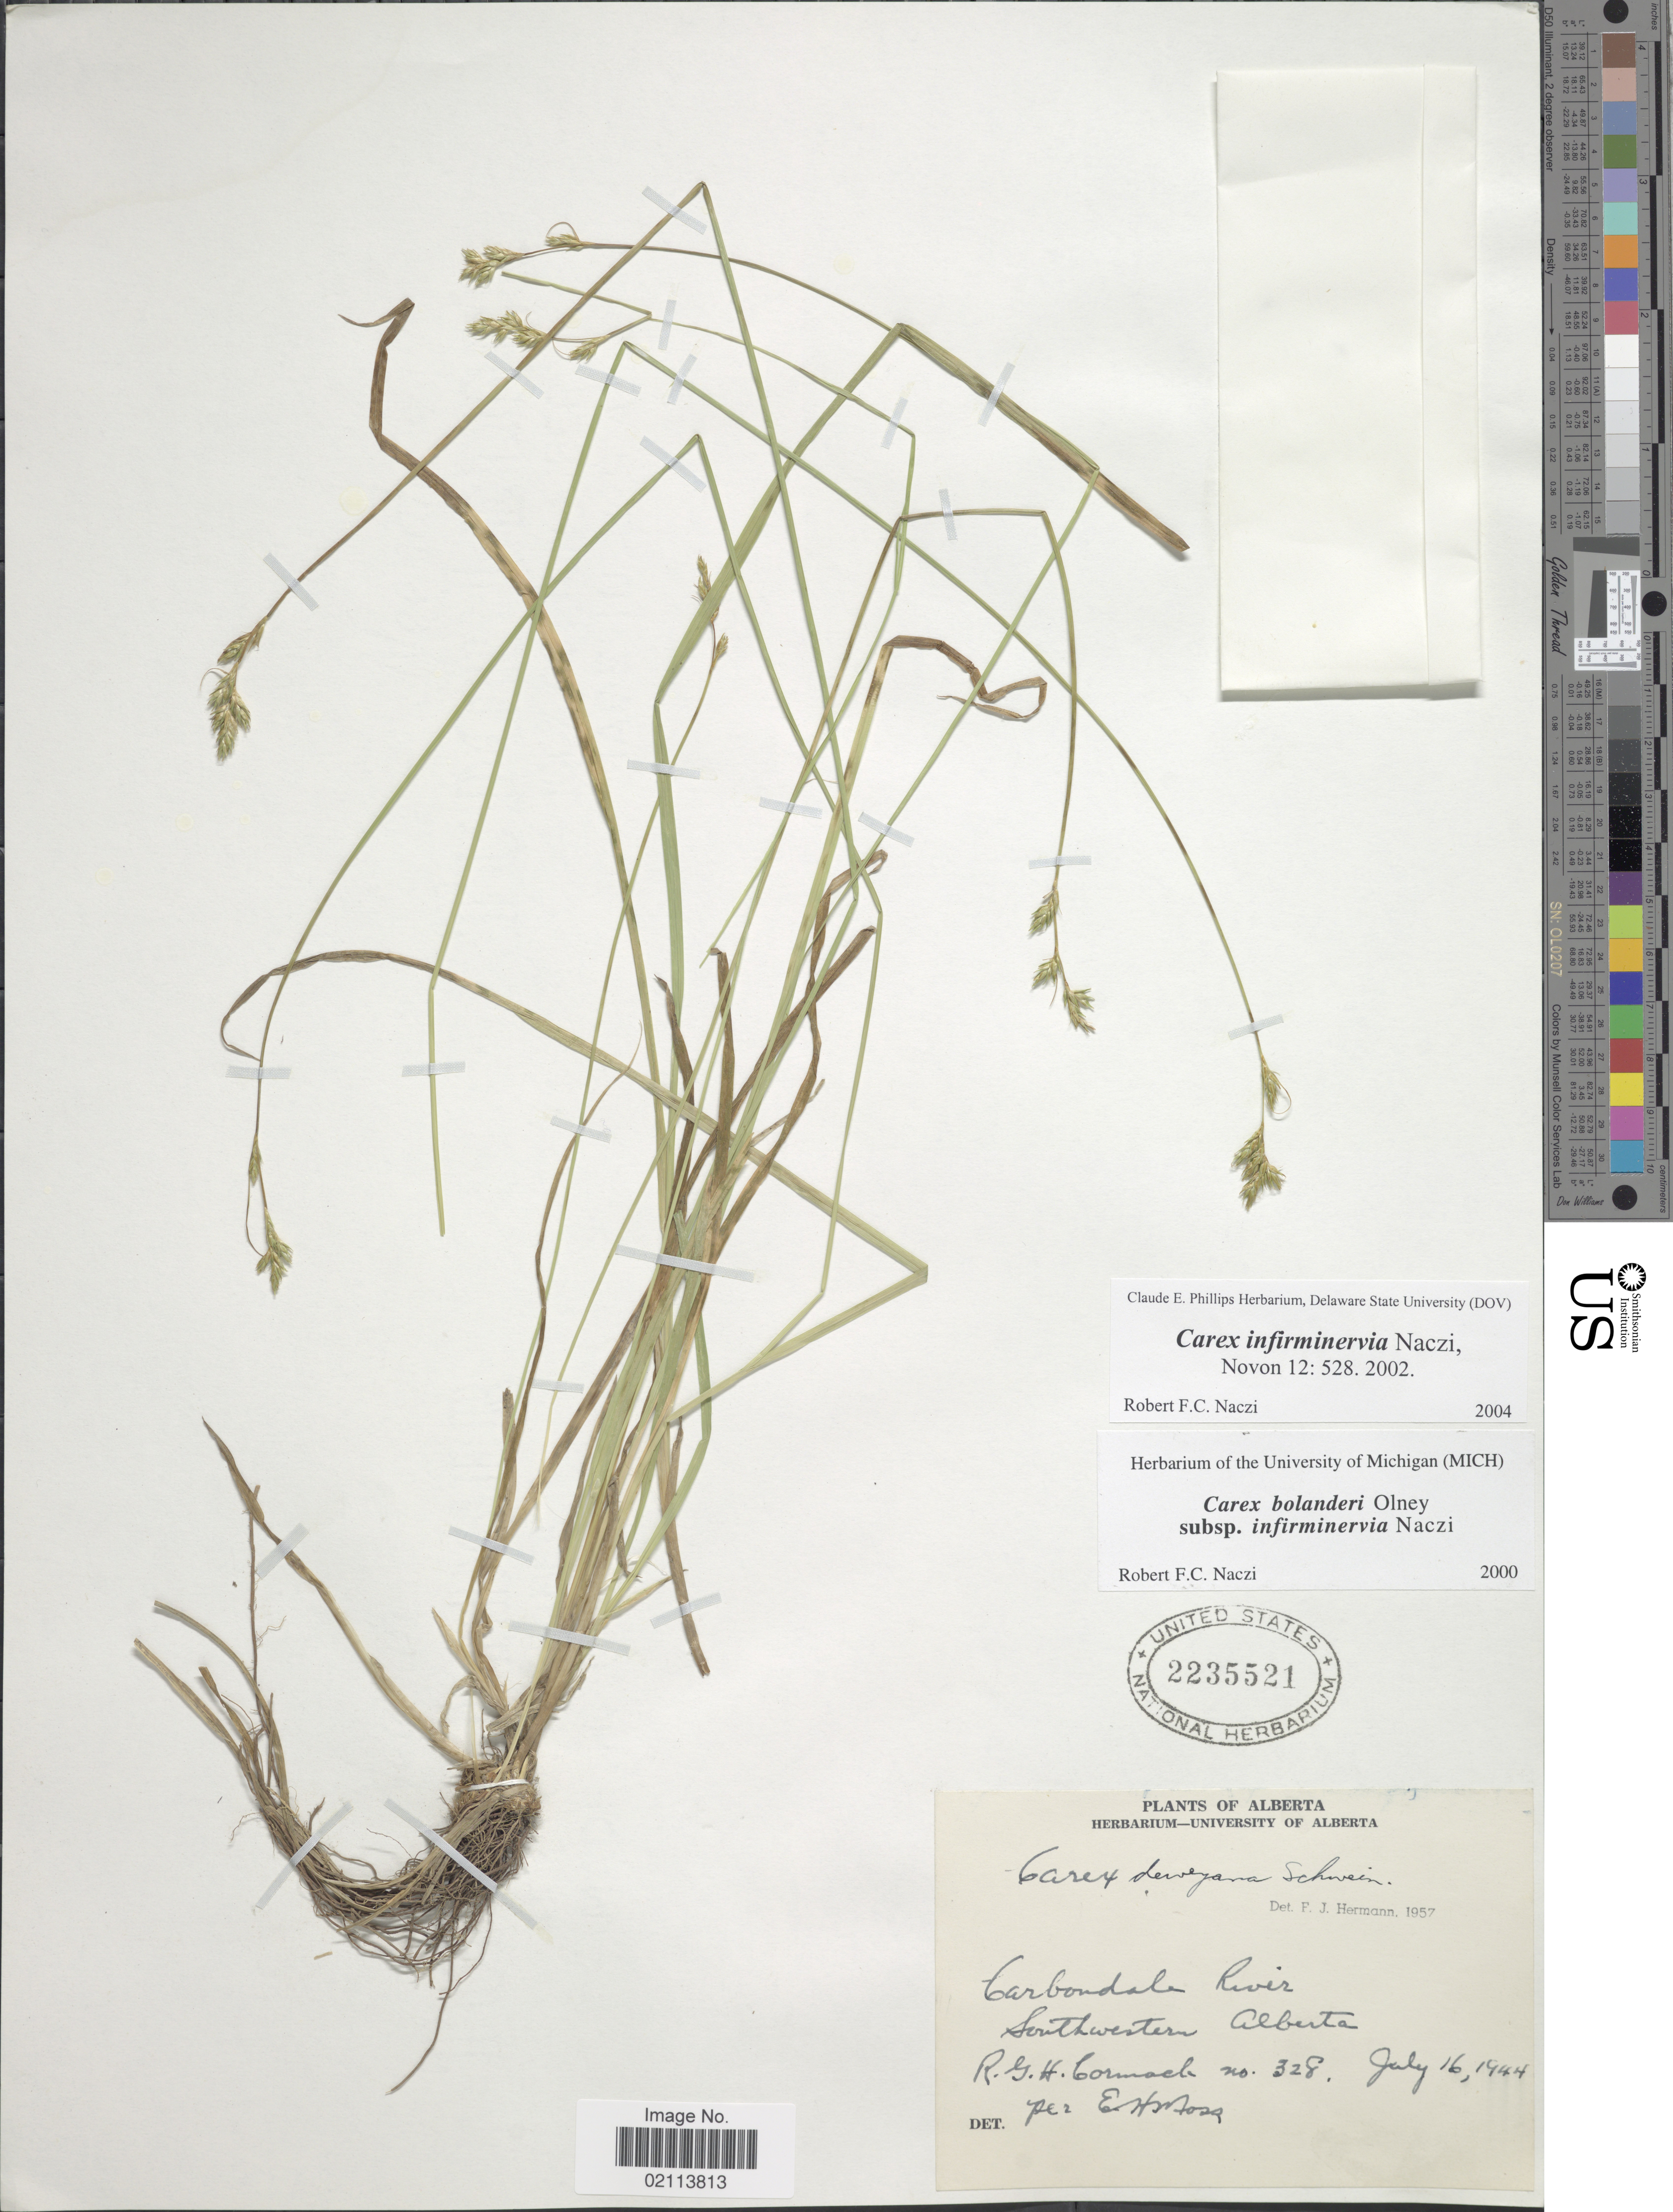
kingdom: Plantae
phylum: Tracheophyta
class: Liliopsida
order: Poales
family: Cyperaceae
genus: Carex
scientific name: Carex infirminervia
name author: Naczi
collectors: R. Cormach & E. Moss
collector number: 328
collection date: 1944-07-16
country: Canada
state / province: Alberta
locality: Carbondale River, Southwestern Alberta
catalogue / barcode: US 2235521